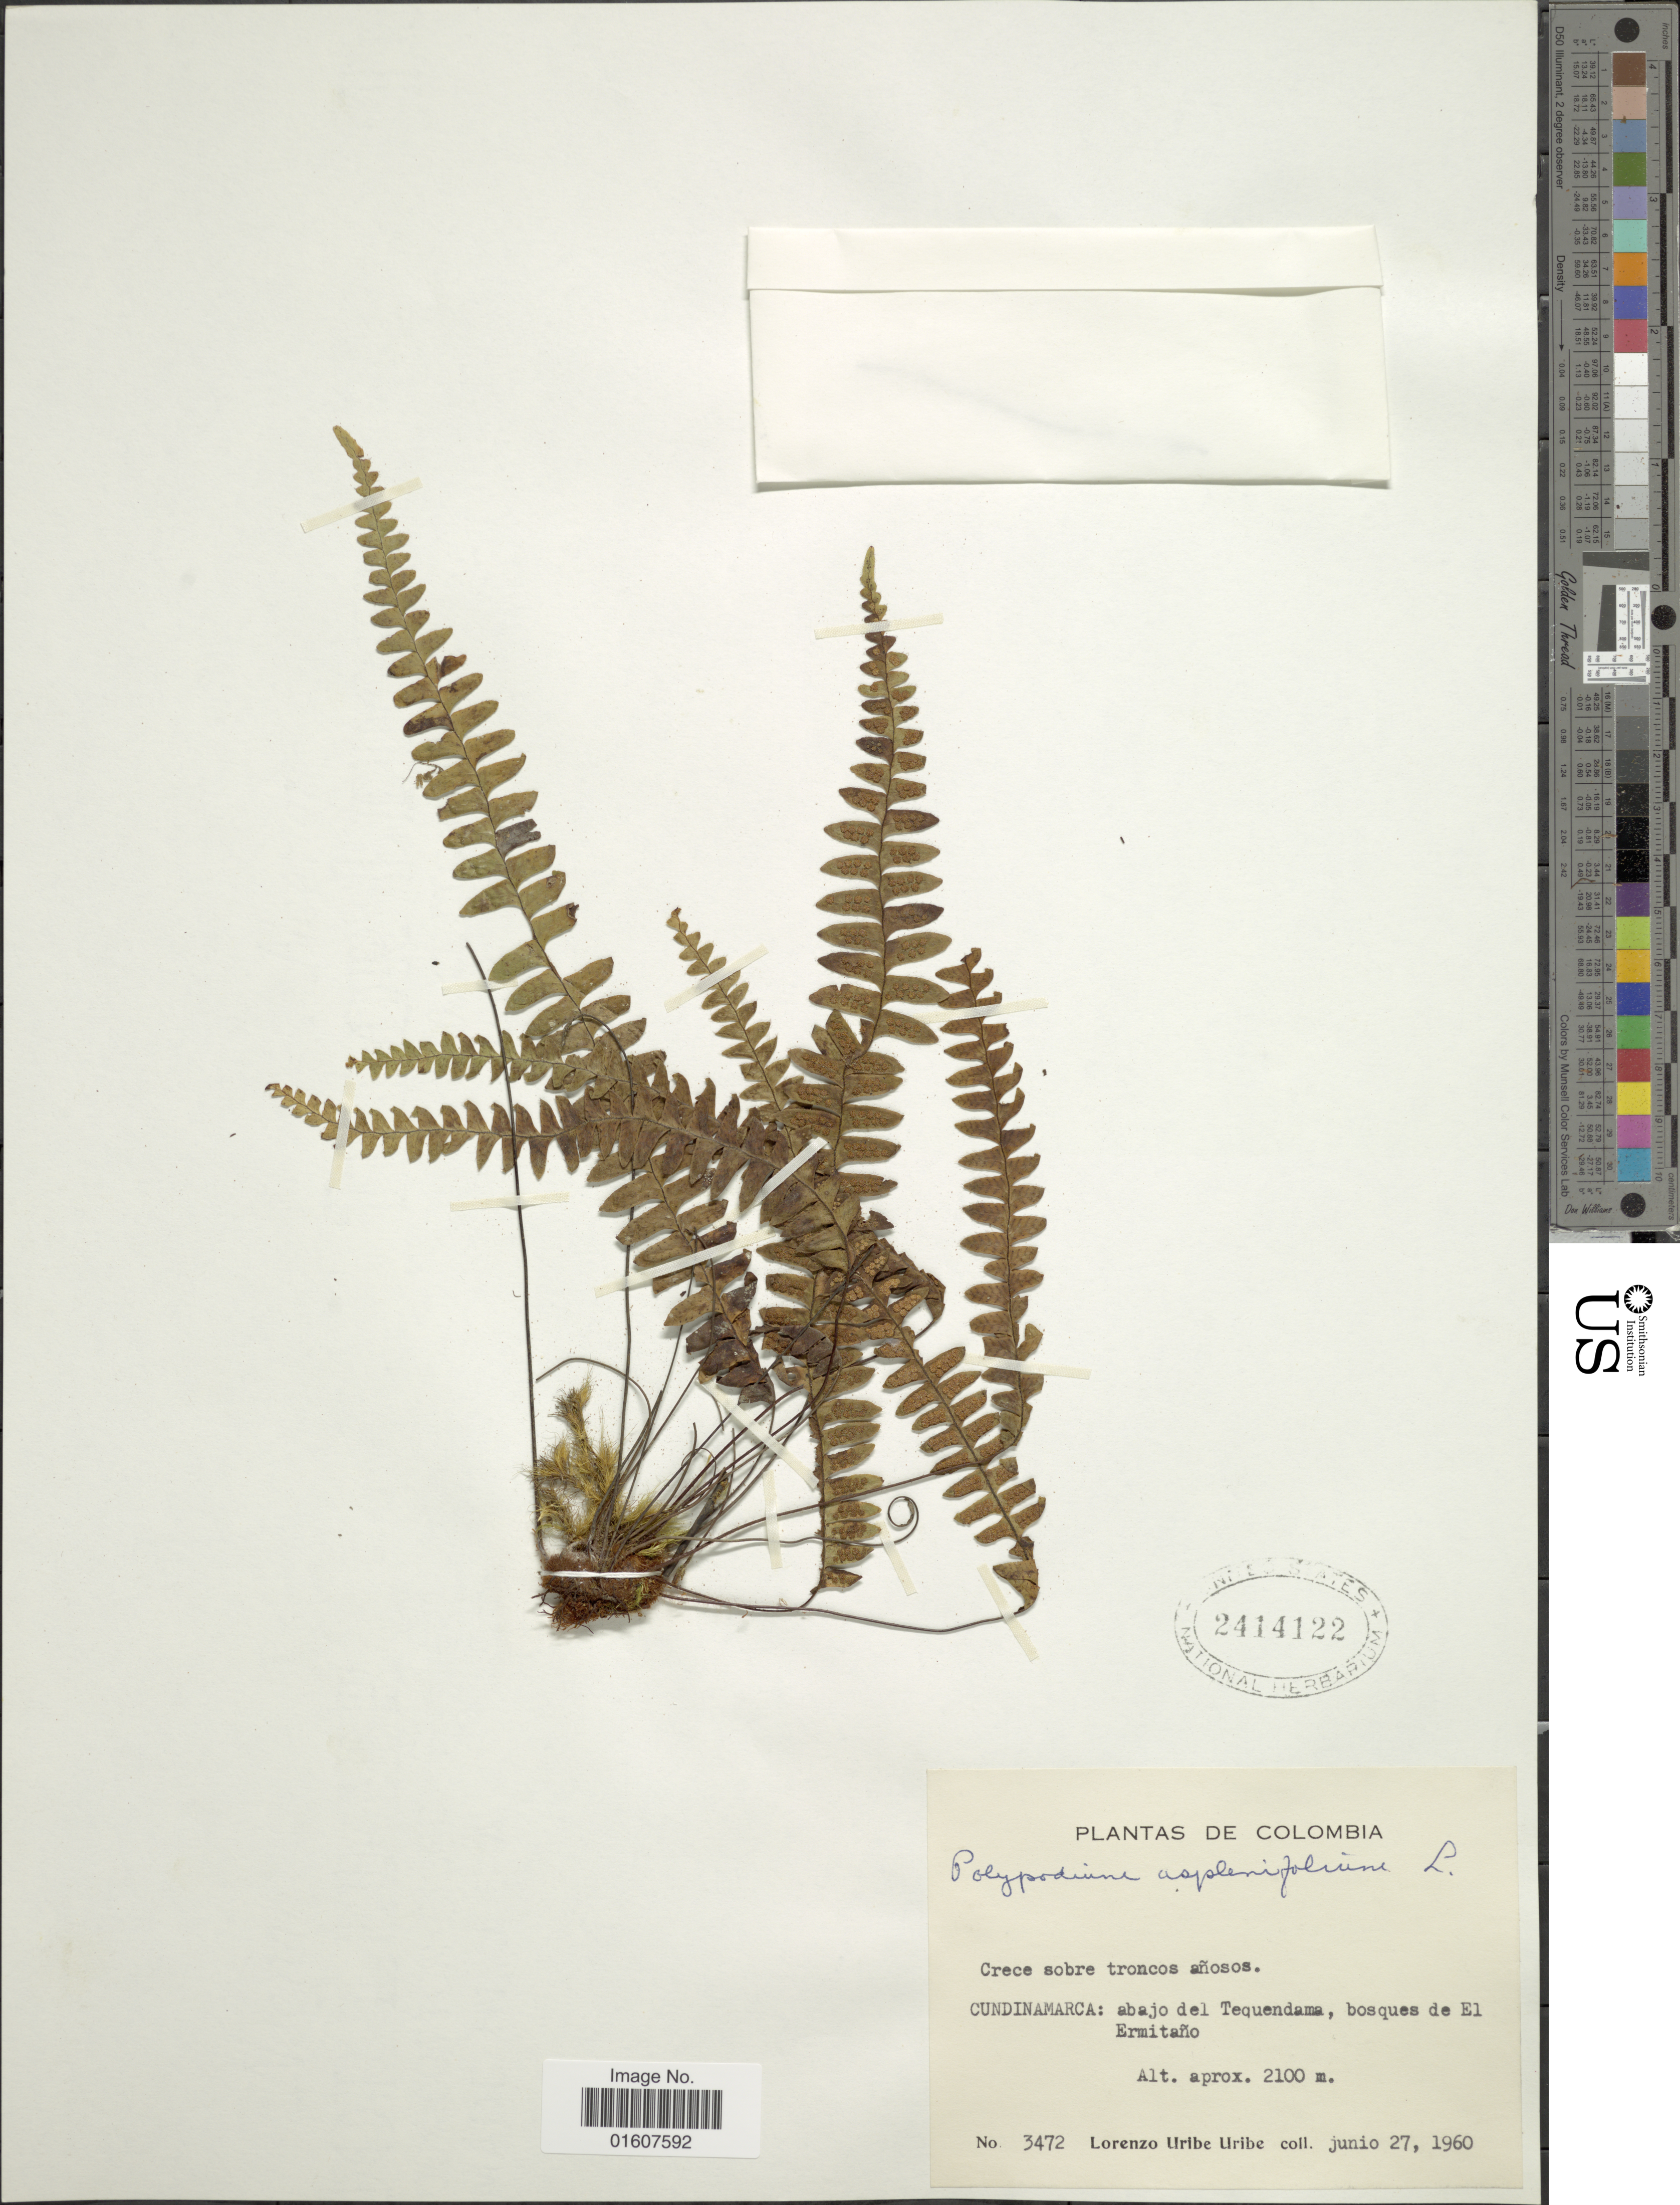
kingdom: Plantae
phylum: Tracheophyta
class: Polypodiopsida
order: Polypodiales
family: Polypodiaceae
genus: Terpsichore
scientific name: Terpsichore asplenifolia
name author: (L.) A.R. Sm.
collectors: L. Uribe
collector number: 3472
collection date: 1960-06-27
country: Colombia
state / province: Cundinamarca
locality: Abajo del Tequendama, bosque de El Ermitaño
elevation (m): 2100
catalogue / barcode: US 2414122